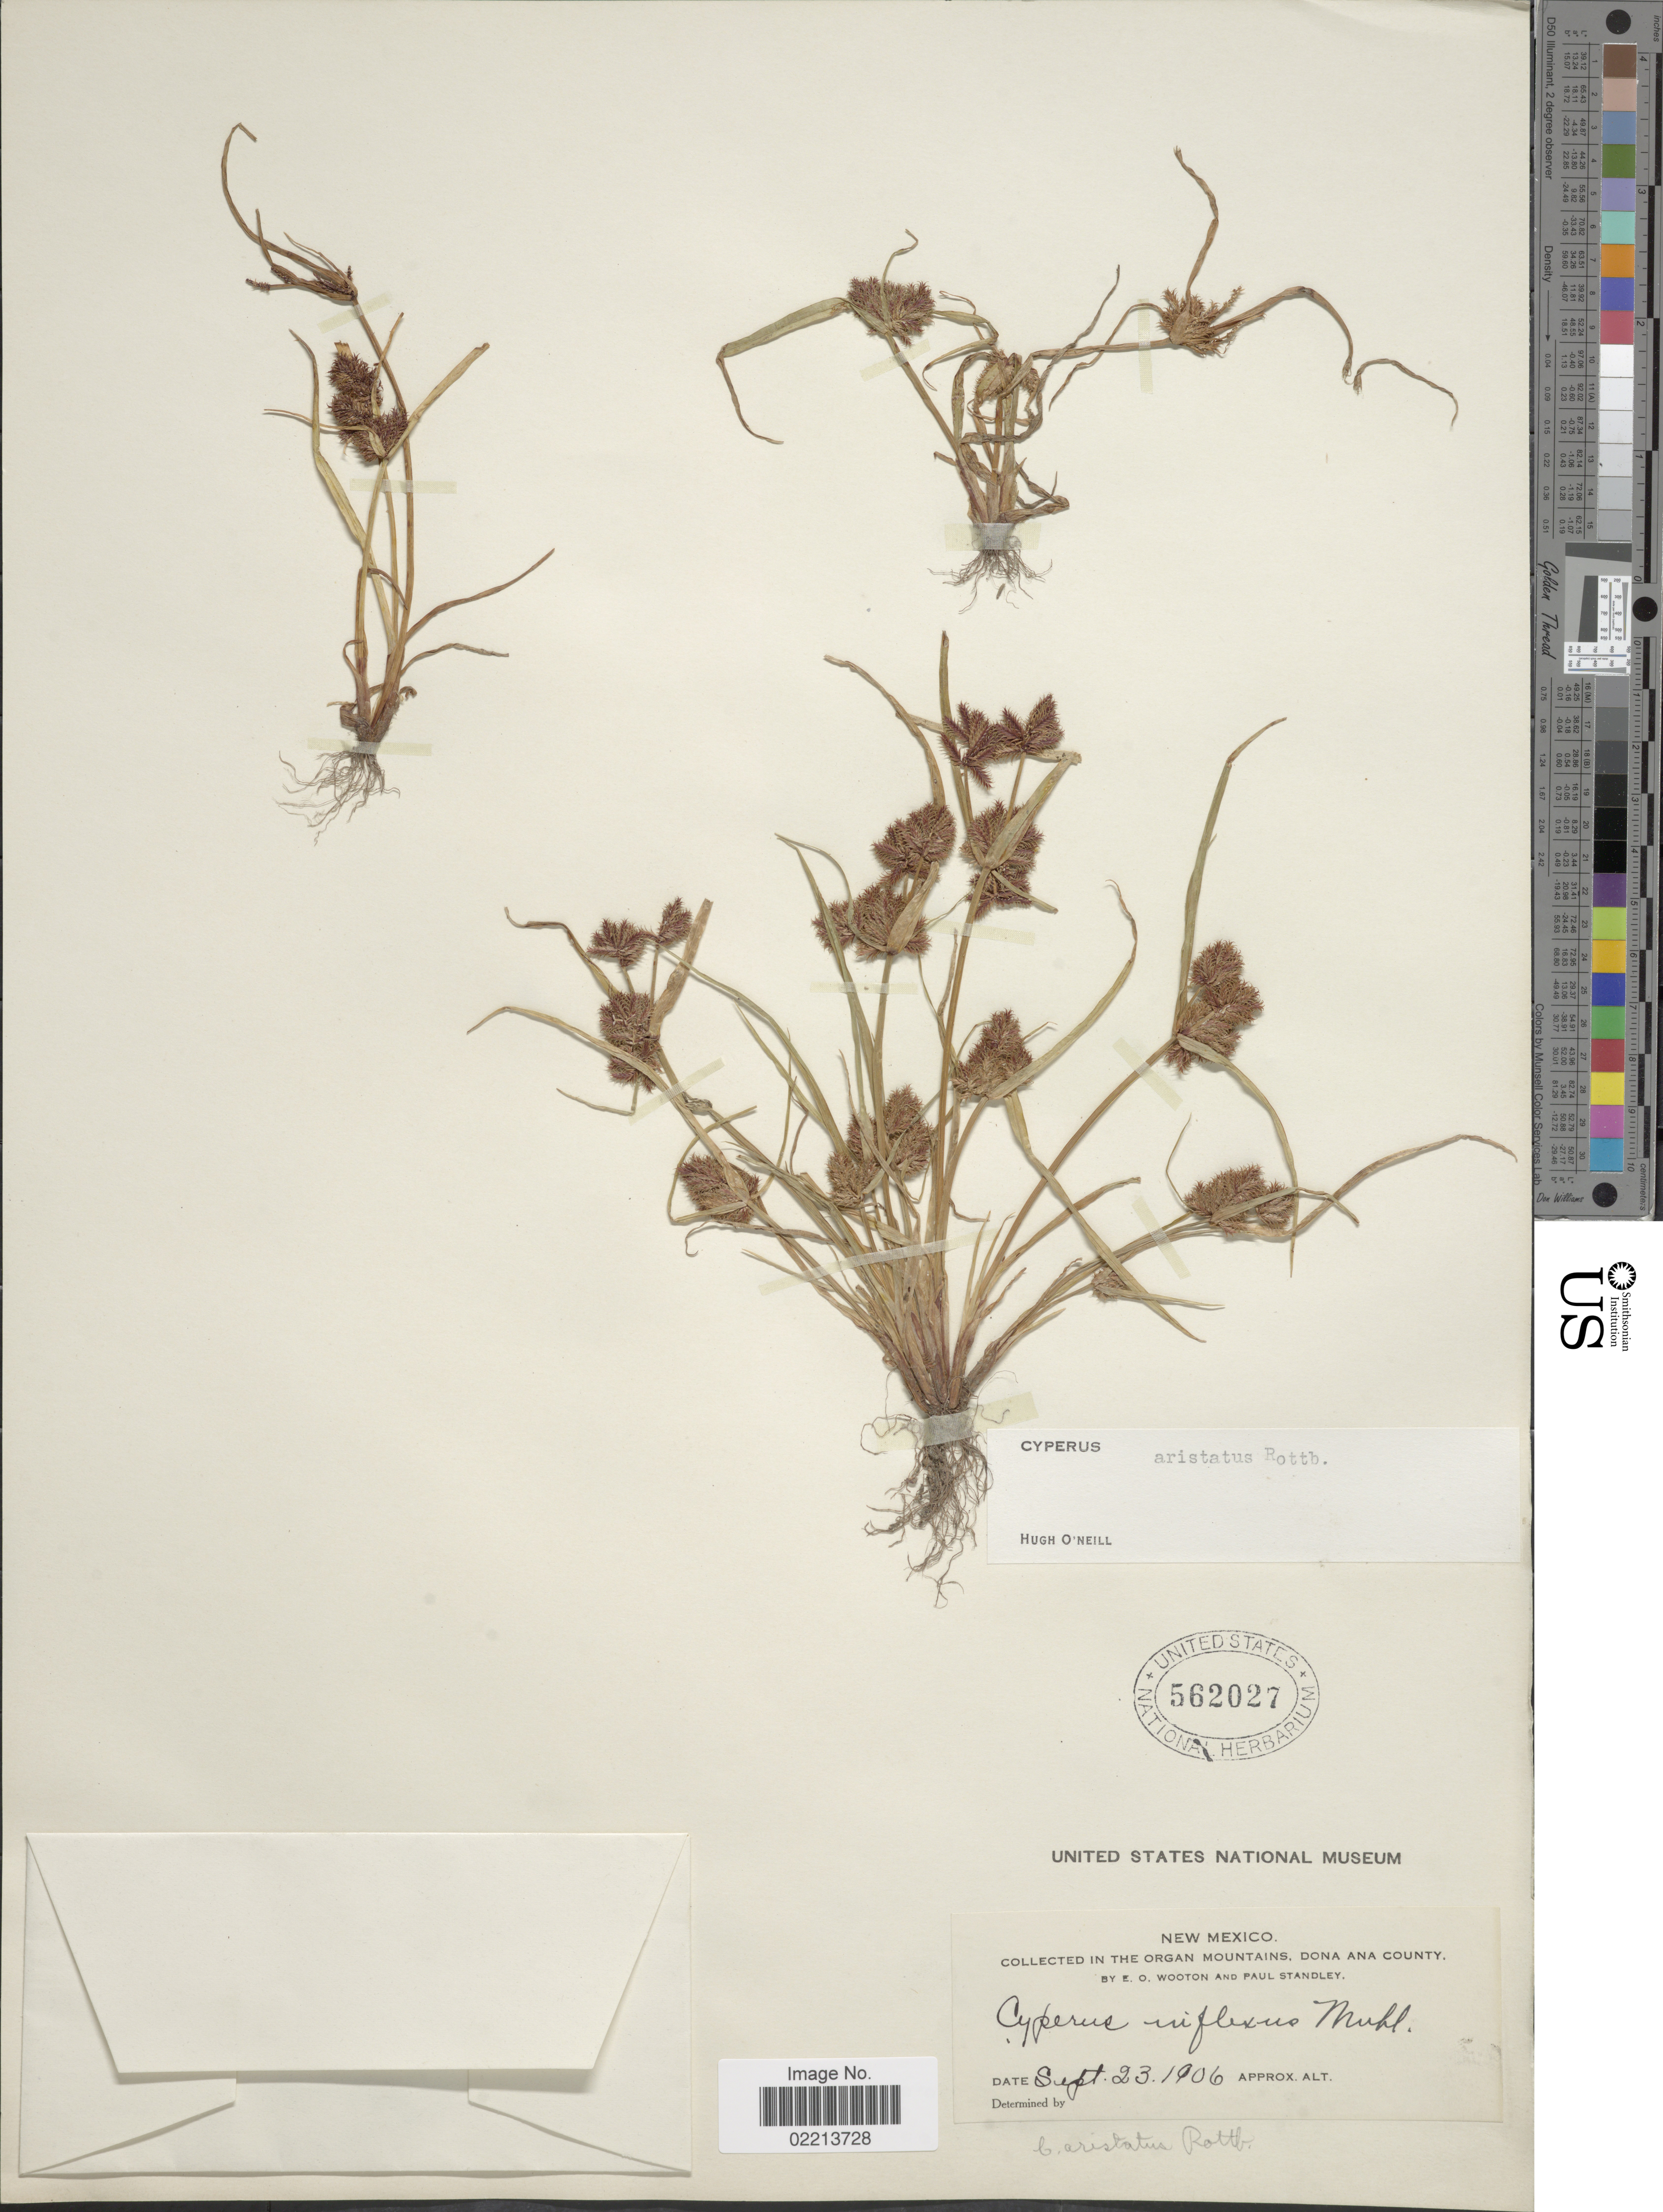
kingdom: Plantae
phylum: Tracheophyta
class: Liliopsida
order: Poales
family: Cyperaceae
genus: Cyperus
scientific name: Cyperus squarrosus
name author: L.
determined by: Strong, Mark T., (BOT), Smithsonian Institution - National Museum of Natural History (UNITED STATES)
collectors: E. O. Wooton & P. C. Standley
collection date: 1906-09-23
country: United States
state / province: New Mexico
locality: In the Organ Mountains, Dona Ana County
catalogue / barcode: US 562027